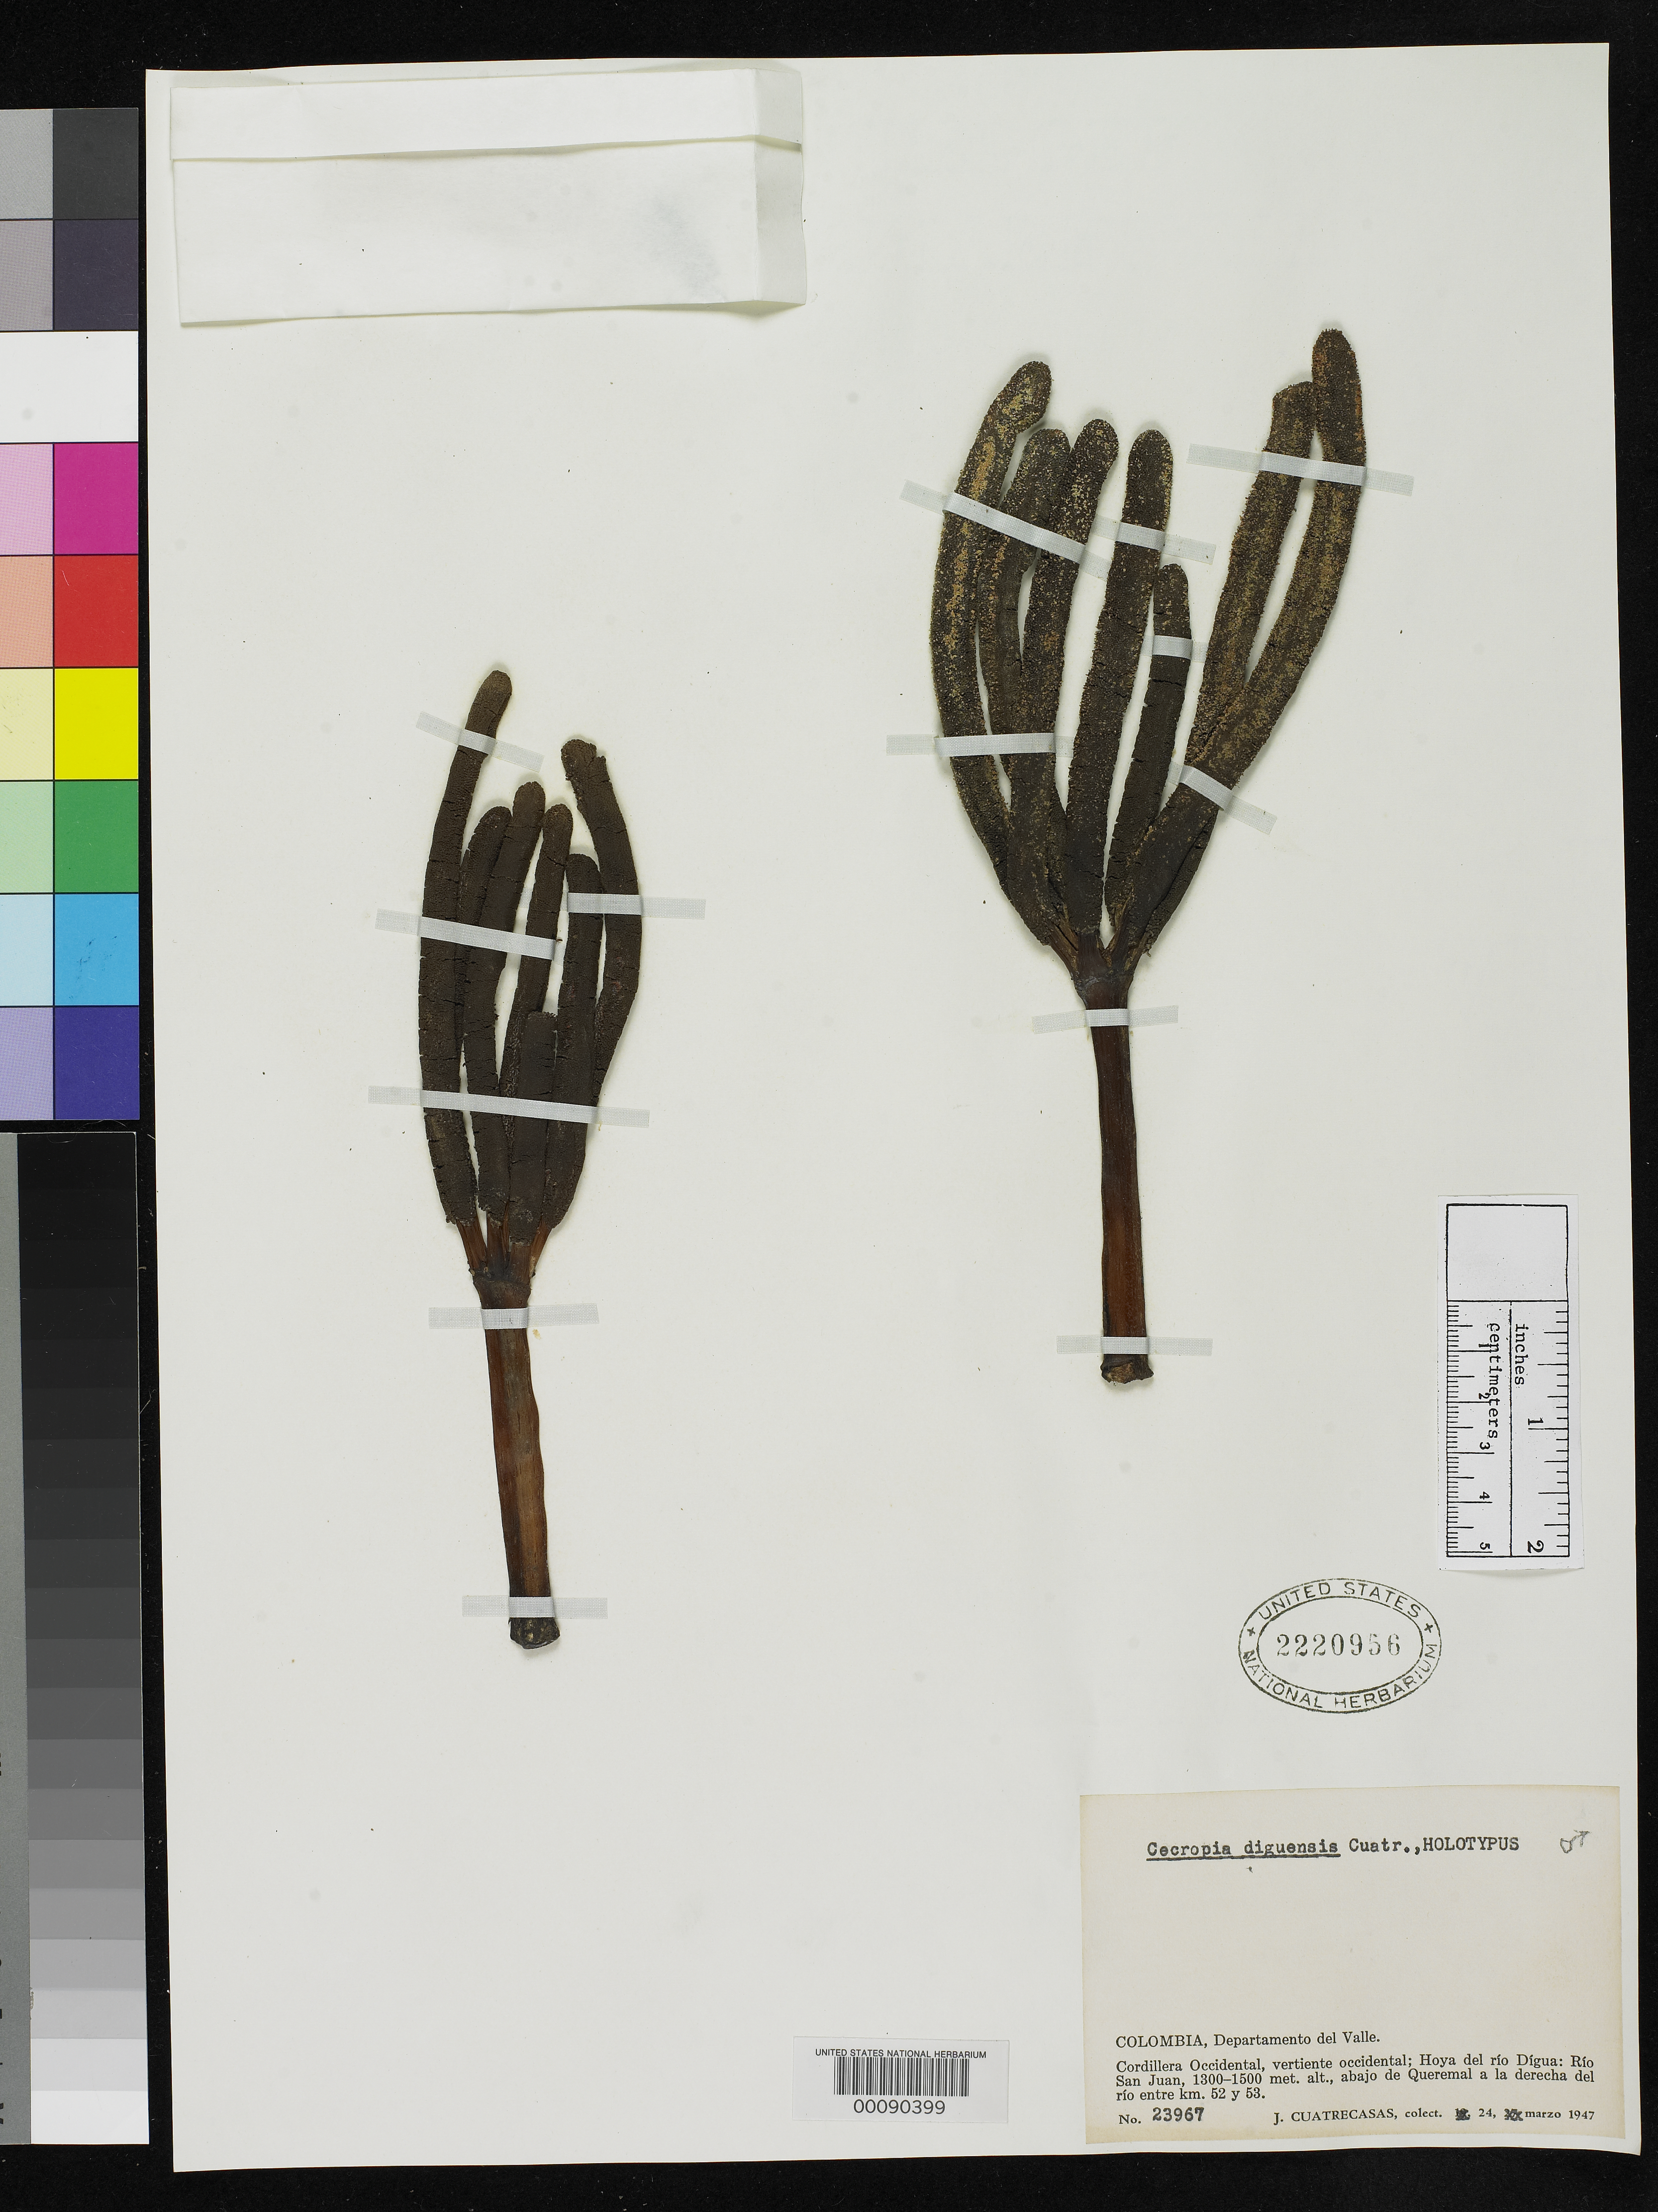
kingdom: Plantae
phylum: Tracheophyta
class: Magnoliopsida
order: Rosales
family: Urticaceae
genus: Cecropia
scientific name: Cecropia diguensis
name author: Cuatrec.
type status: Holotype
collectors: J. Cuatrecasas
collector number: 23967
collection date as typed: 24 Mar 1947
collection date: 1947-03-24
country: Colombia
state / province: Valle del Cauca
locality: Cordillera Occidental, Vertiente Occidental, Hoya del Rio Digua, Rio San Juan, Abajo de Queremal, Derecha entre kms 52 & 53.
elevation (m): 1300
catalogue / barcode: US 2220956